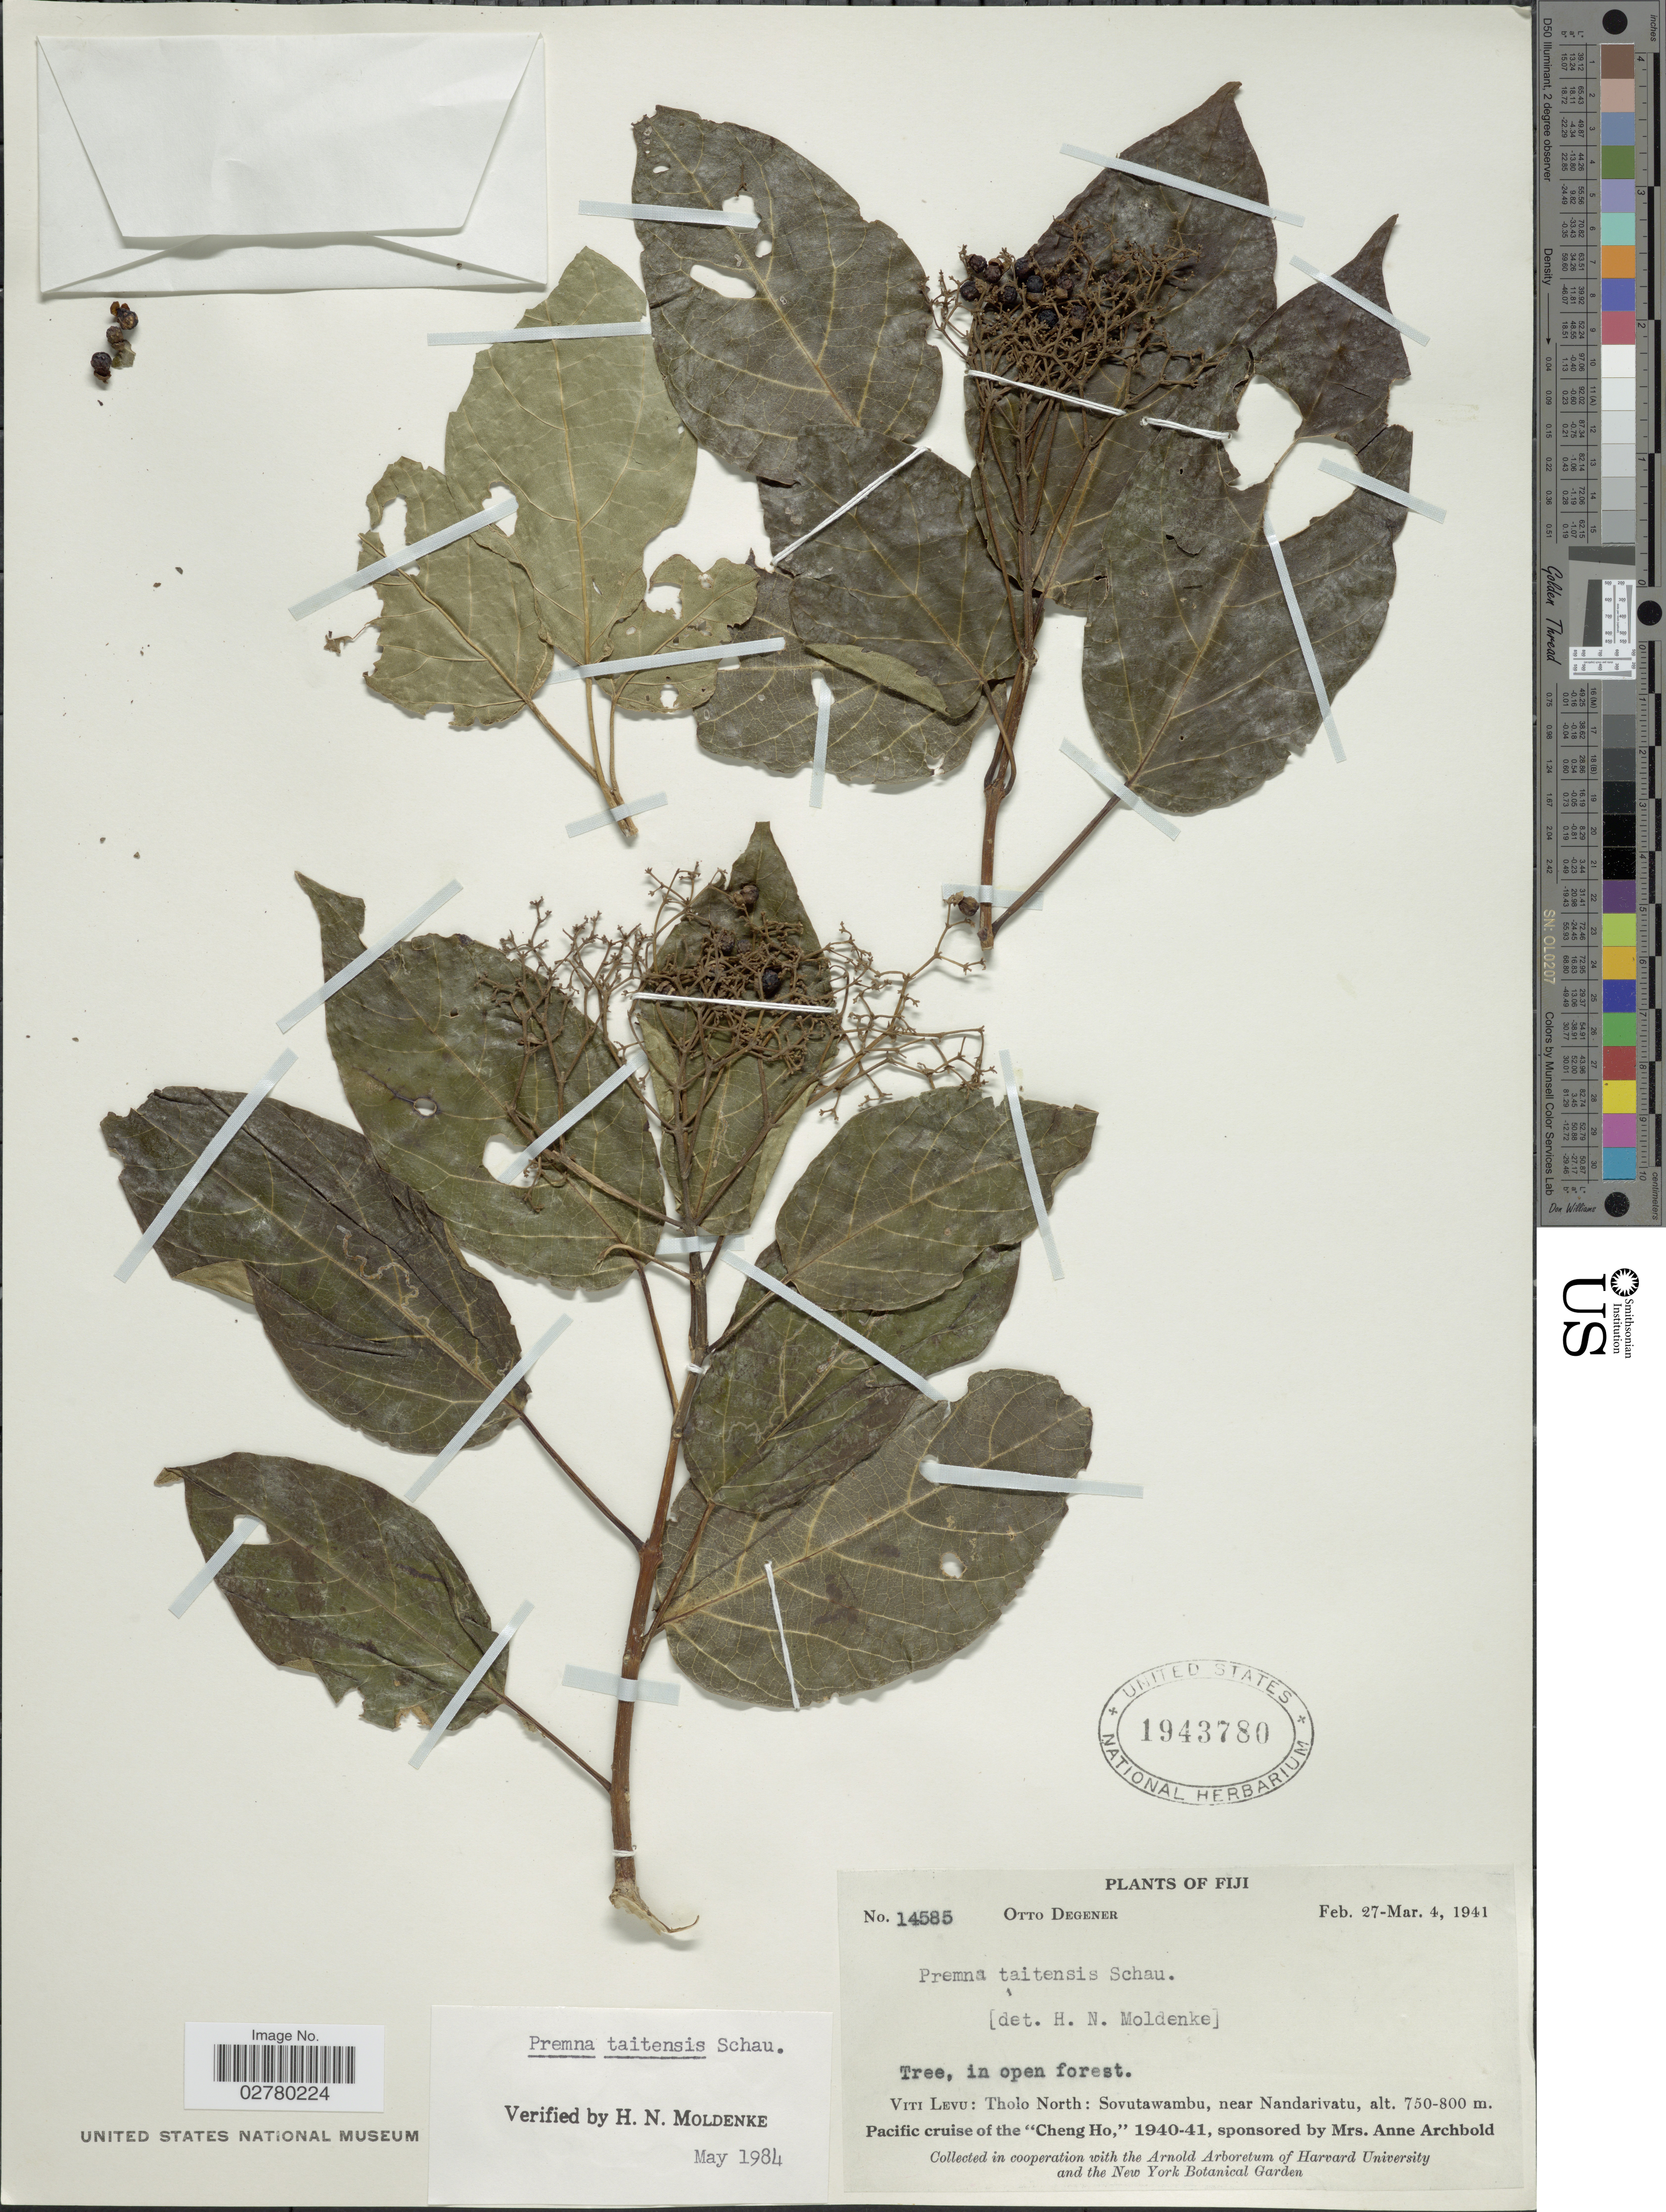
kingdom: Plantae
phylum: Tracheophyta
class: Magnoliopsida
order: Lamiales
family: Lamiaceae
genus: Premna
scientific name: Premna taitensis var. taitensis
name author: Schauer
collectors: O. Degener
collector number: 14585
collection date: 1941-02-27/1941-03-04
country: Fiji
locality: Viti Levu: Tholo North: Sovutawambu, near Nandarivatu.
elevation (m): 750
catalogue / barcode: US 1943780